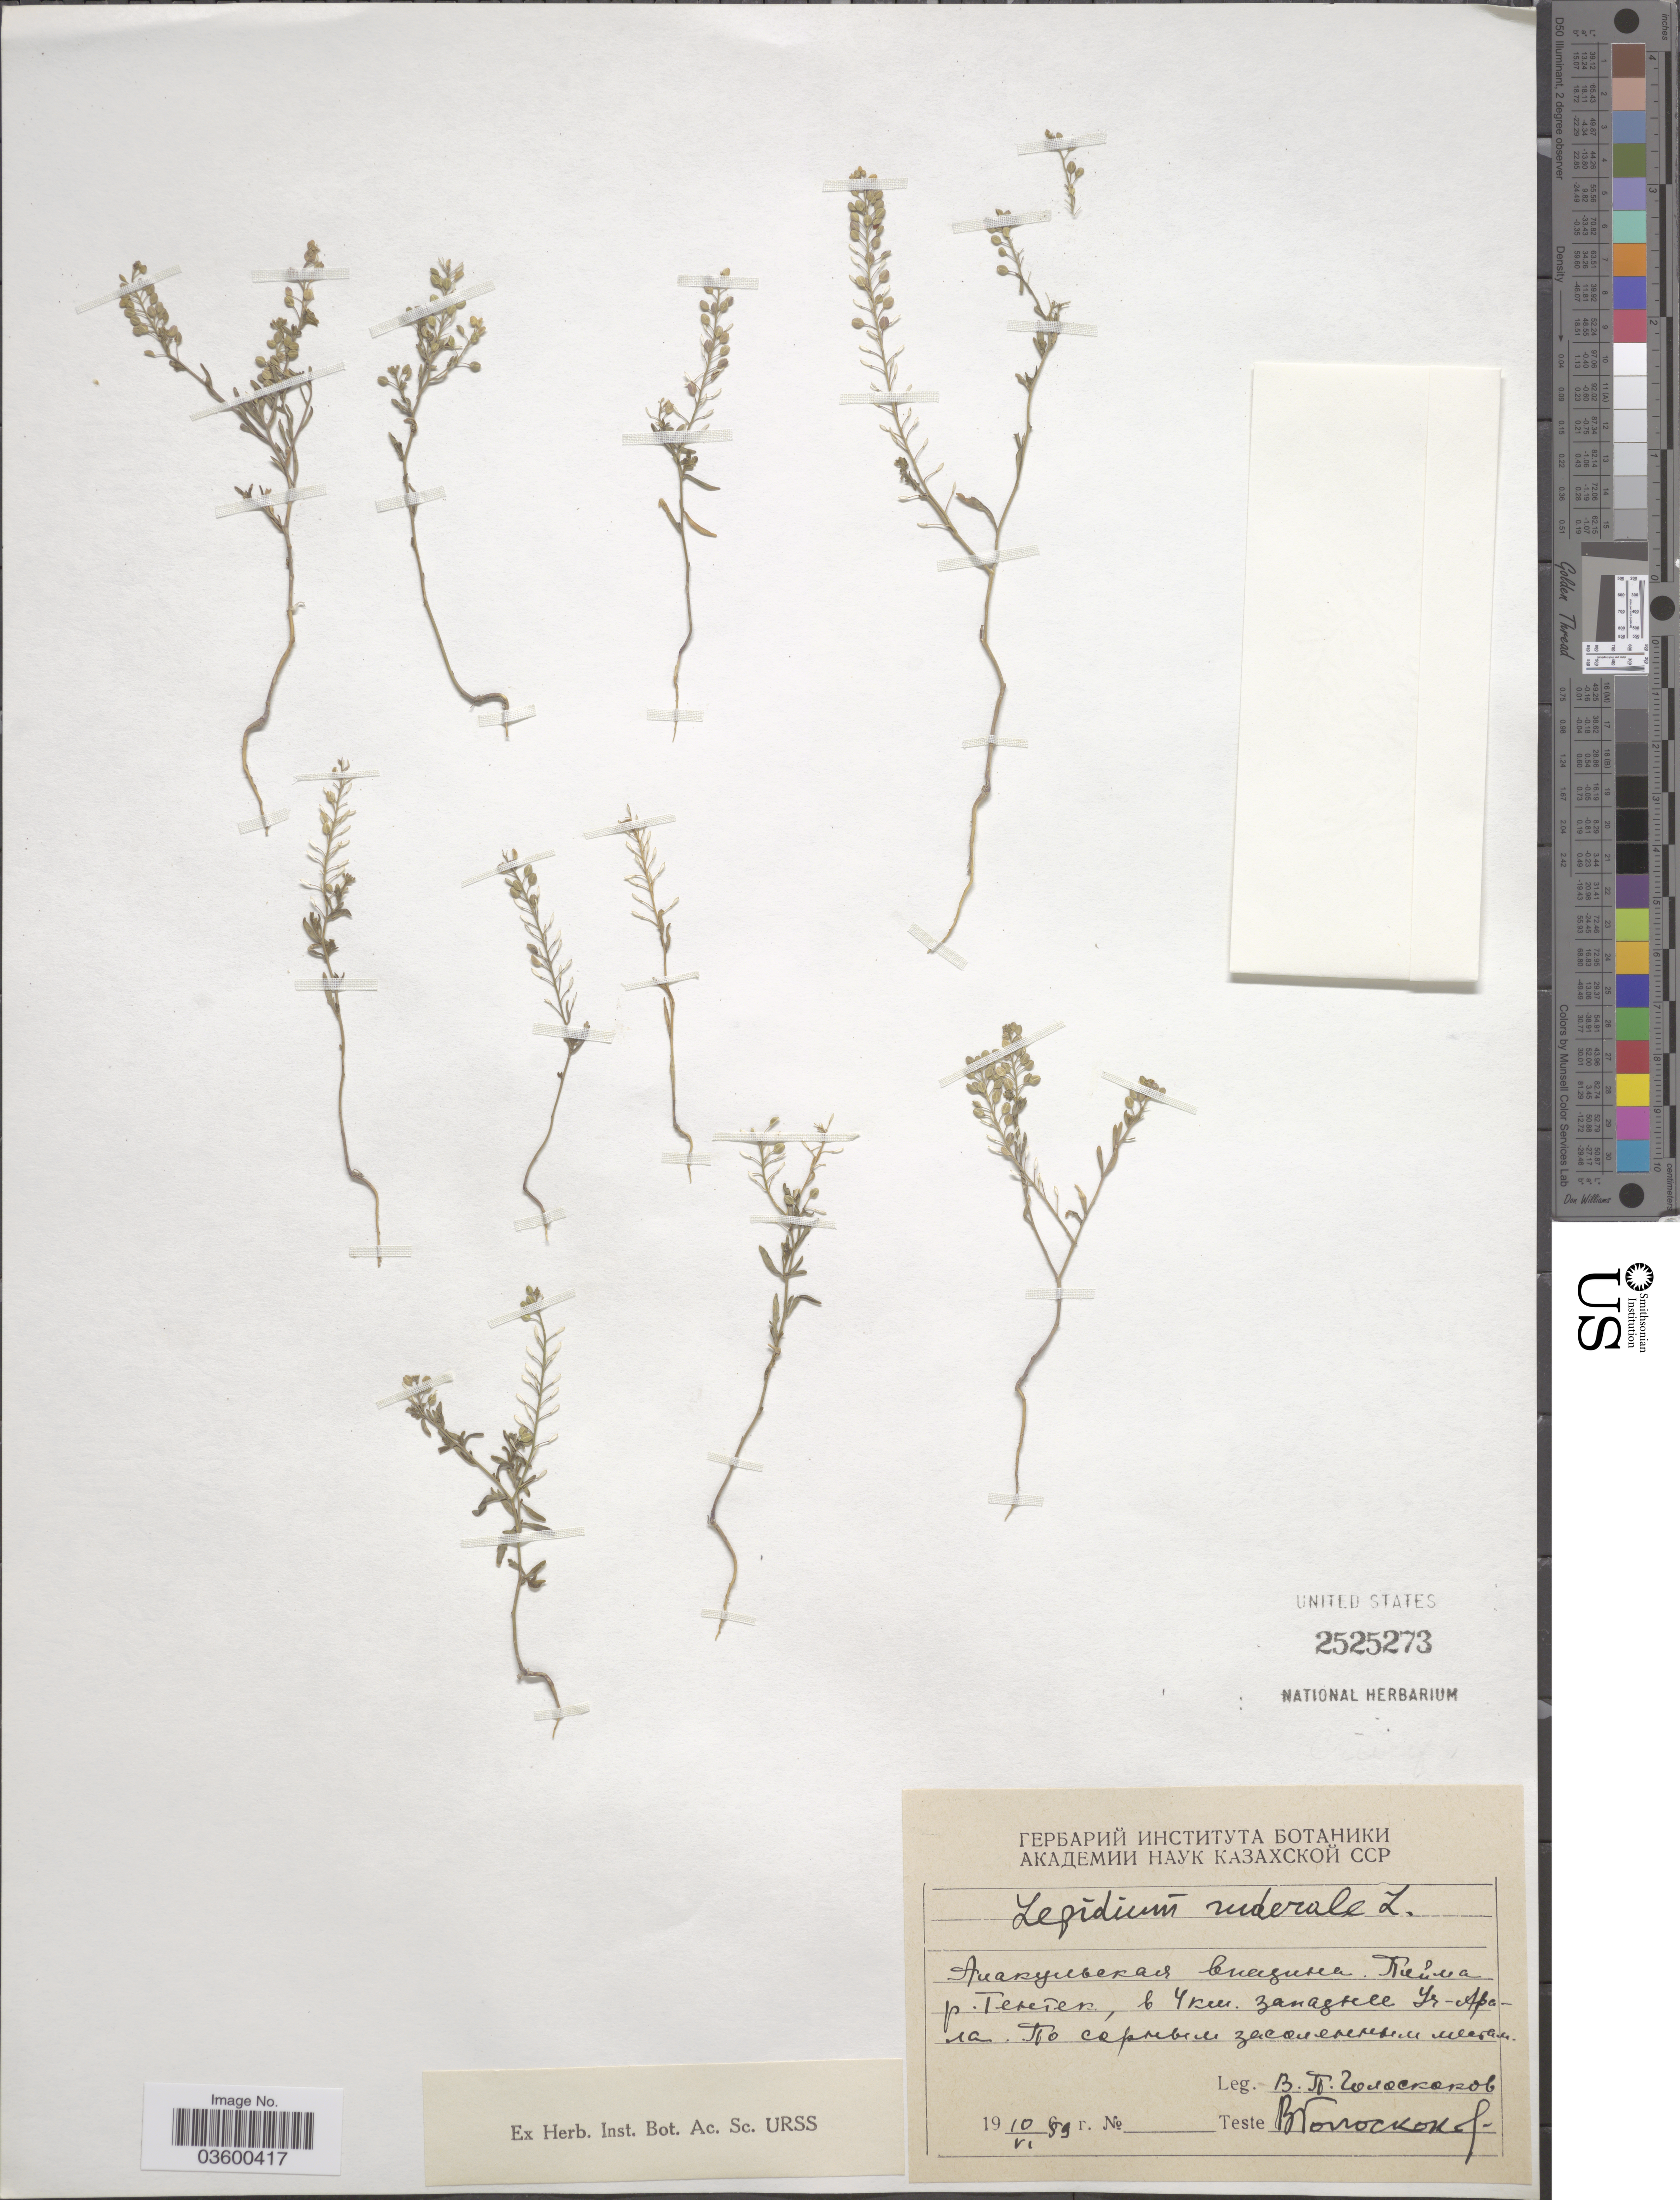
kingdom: Plantae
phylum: Tracheophyta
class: Magnoliopsida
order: Brassicales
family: Brassicaceae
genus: Lepidium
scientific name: Lepidium ruderale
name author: Burm. f.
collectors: V. P. Goloskokov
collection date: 1959-06-10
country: Kazakhstan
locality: River Tentek, 4 km W of Uch-Aral.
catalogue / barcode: US 2525273